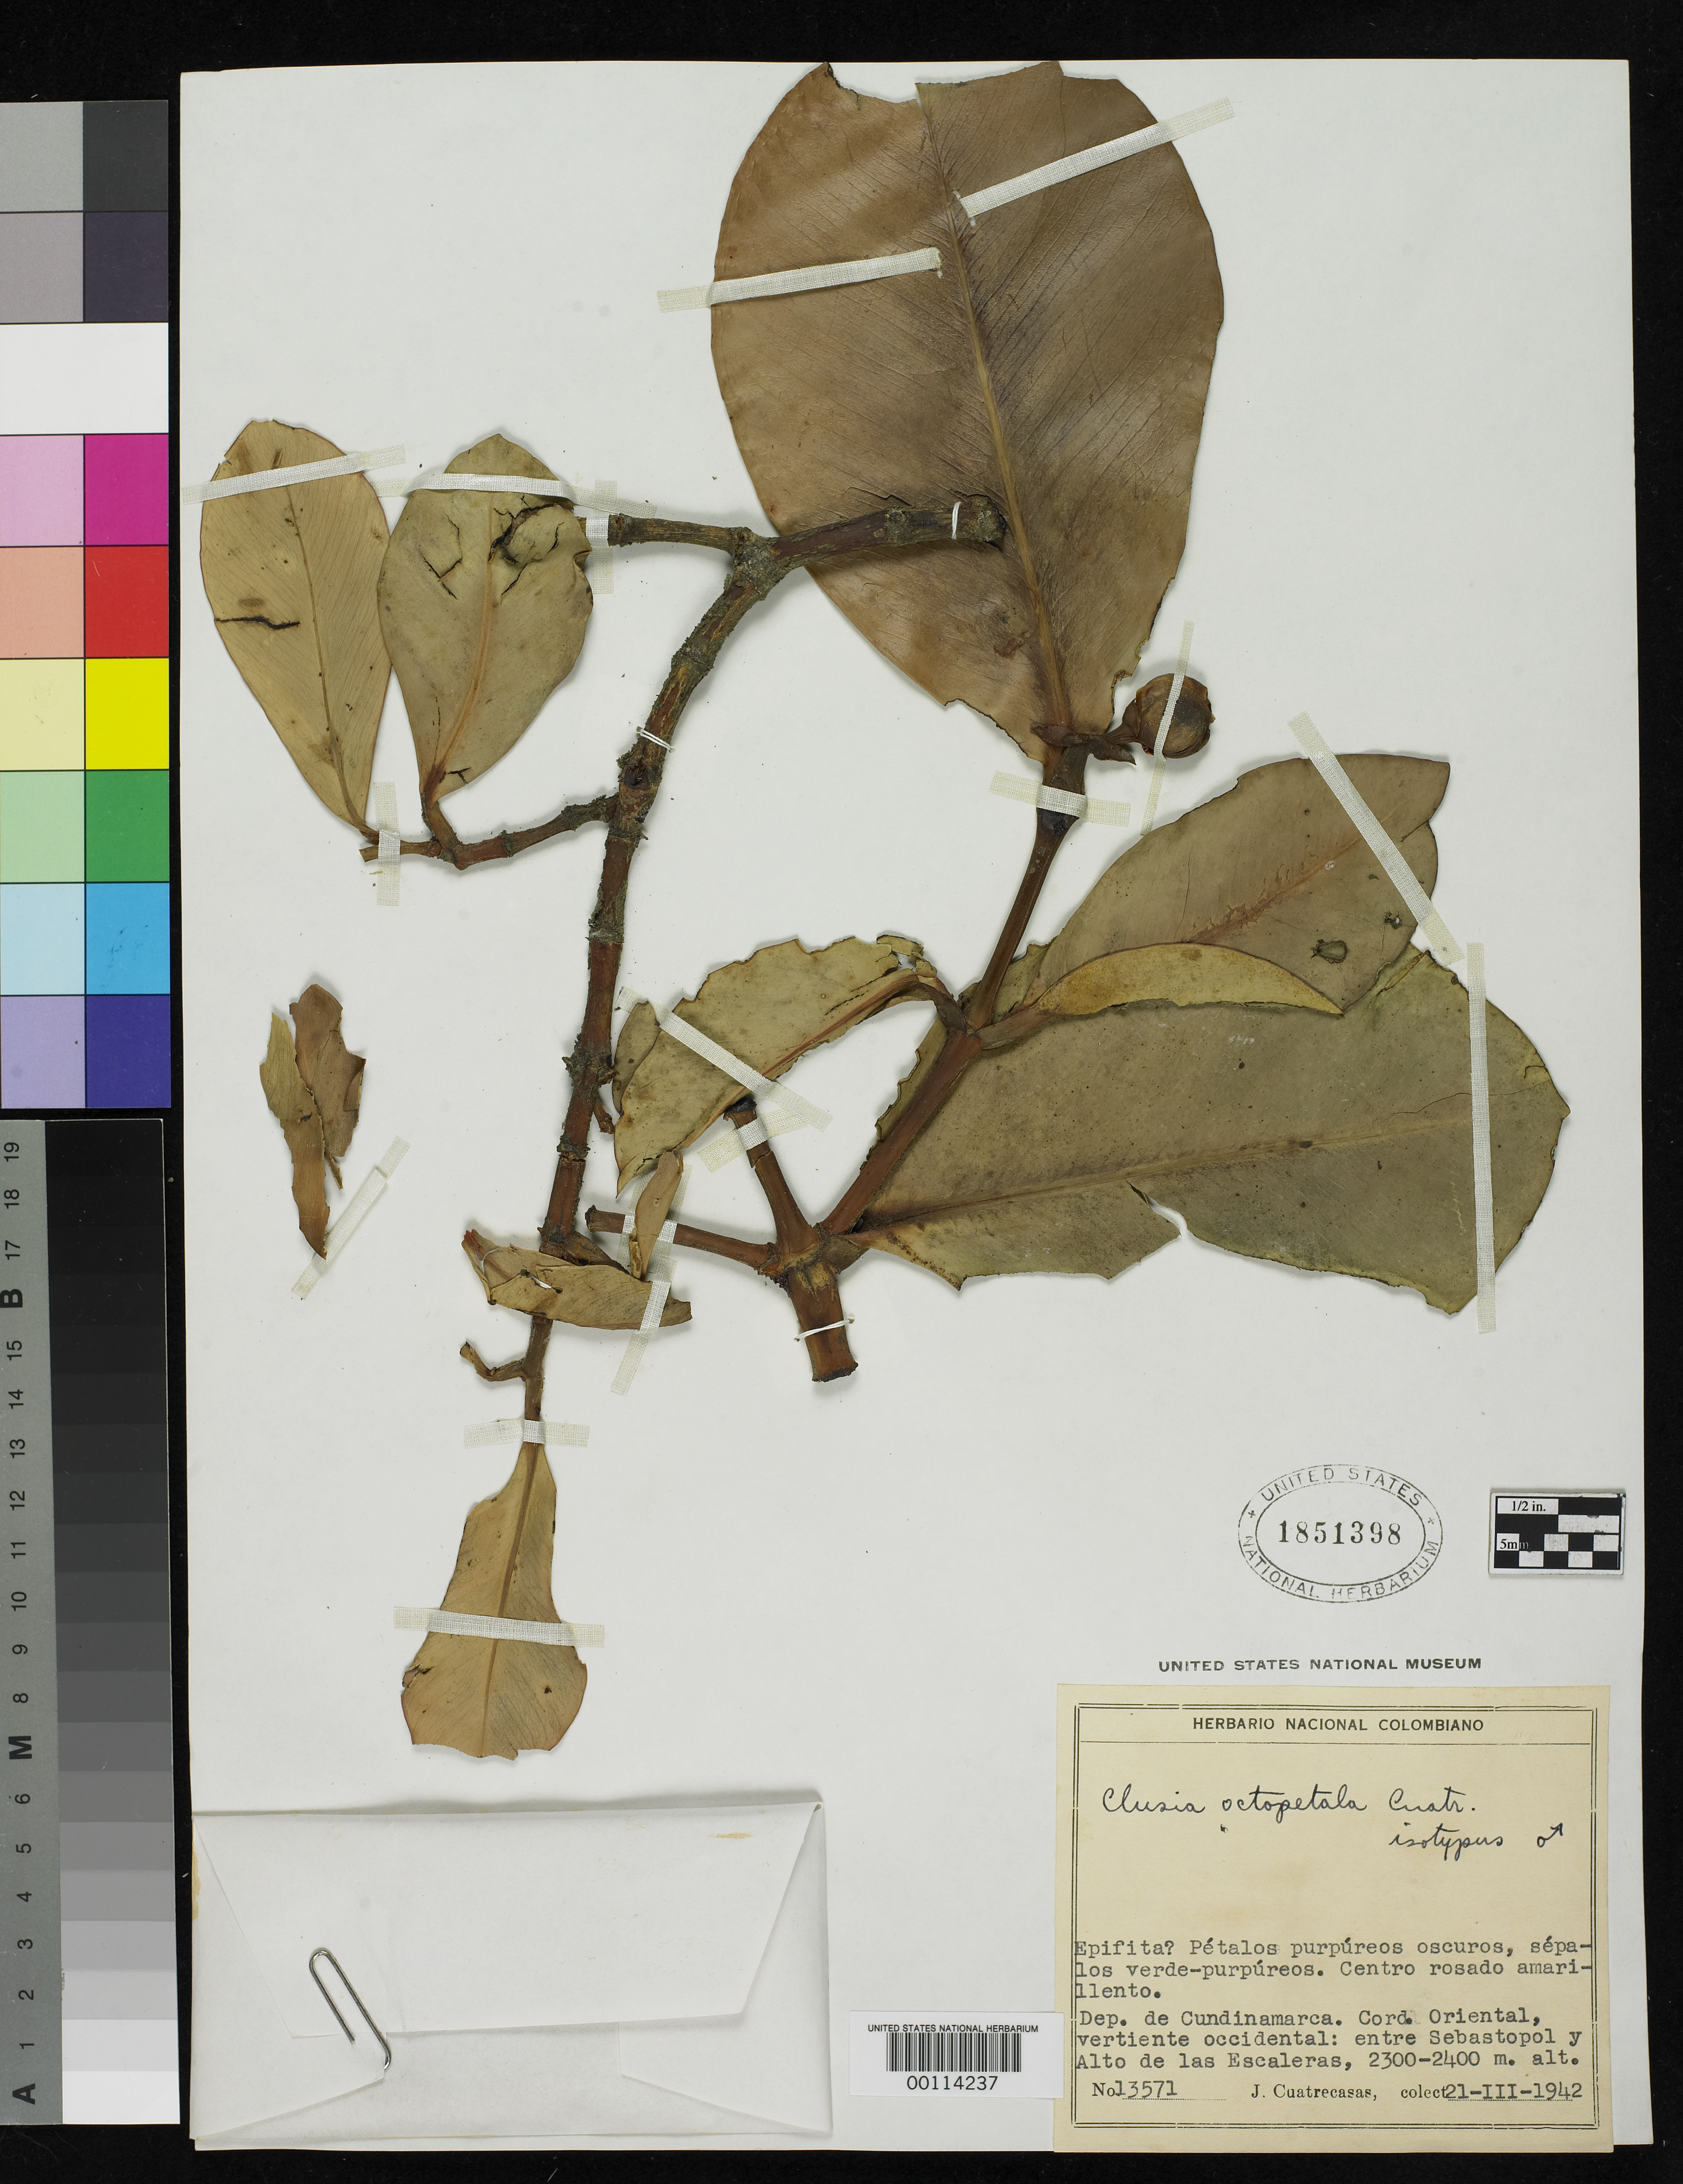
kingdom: Plantae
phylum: Tracheophyta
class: Magnoliopsida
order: Malpighiales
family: Clusiaceae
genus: Clusia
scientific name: Clusia octopetala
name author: Cuatrec.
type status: Isotype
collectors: J. Cuatrecasas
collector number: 13571 a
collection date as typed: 21 Mar 1942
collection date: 1942-03-21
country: Colombia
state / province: Cundinamarca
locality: Cord. Oriental, Vertiente Occidental, entre Sebastopol & Alto de las Escaleras.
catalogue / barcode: US 1851398